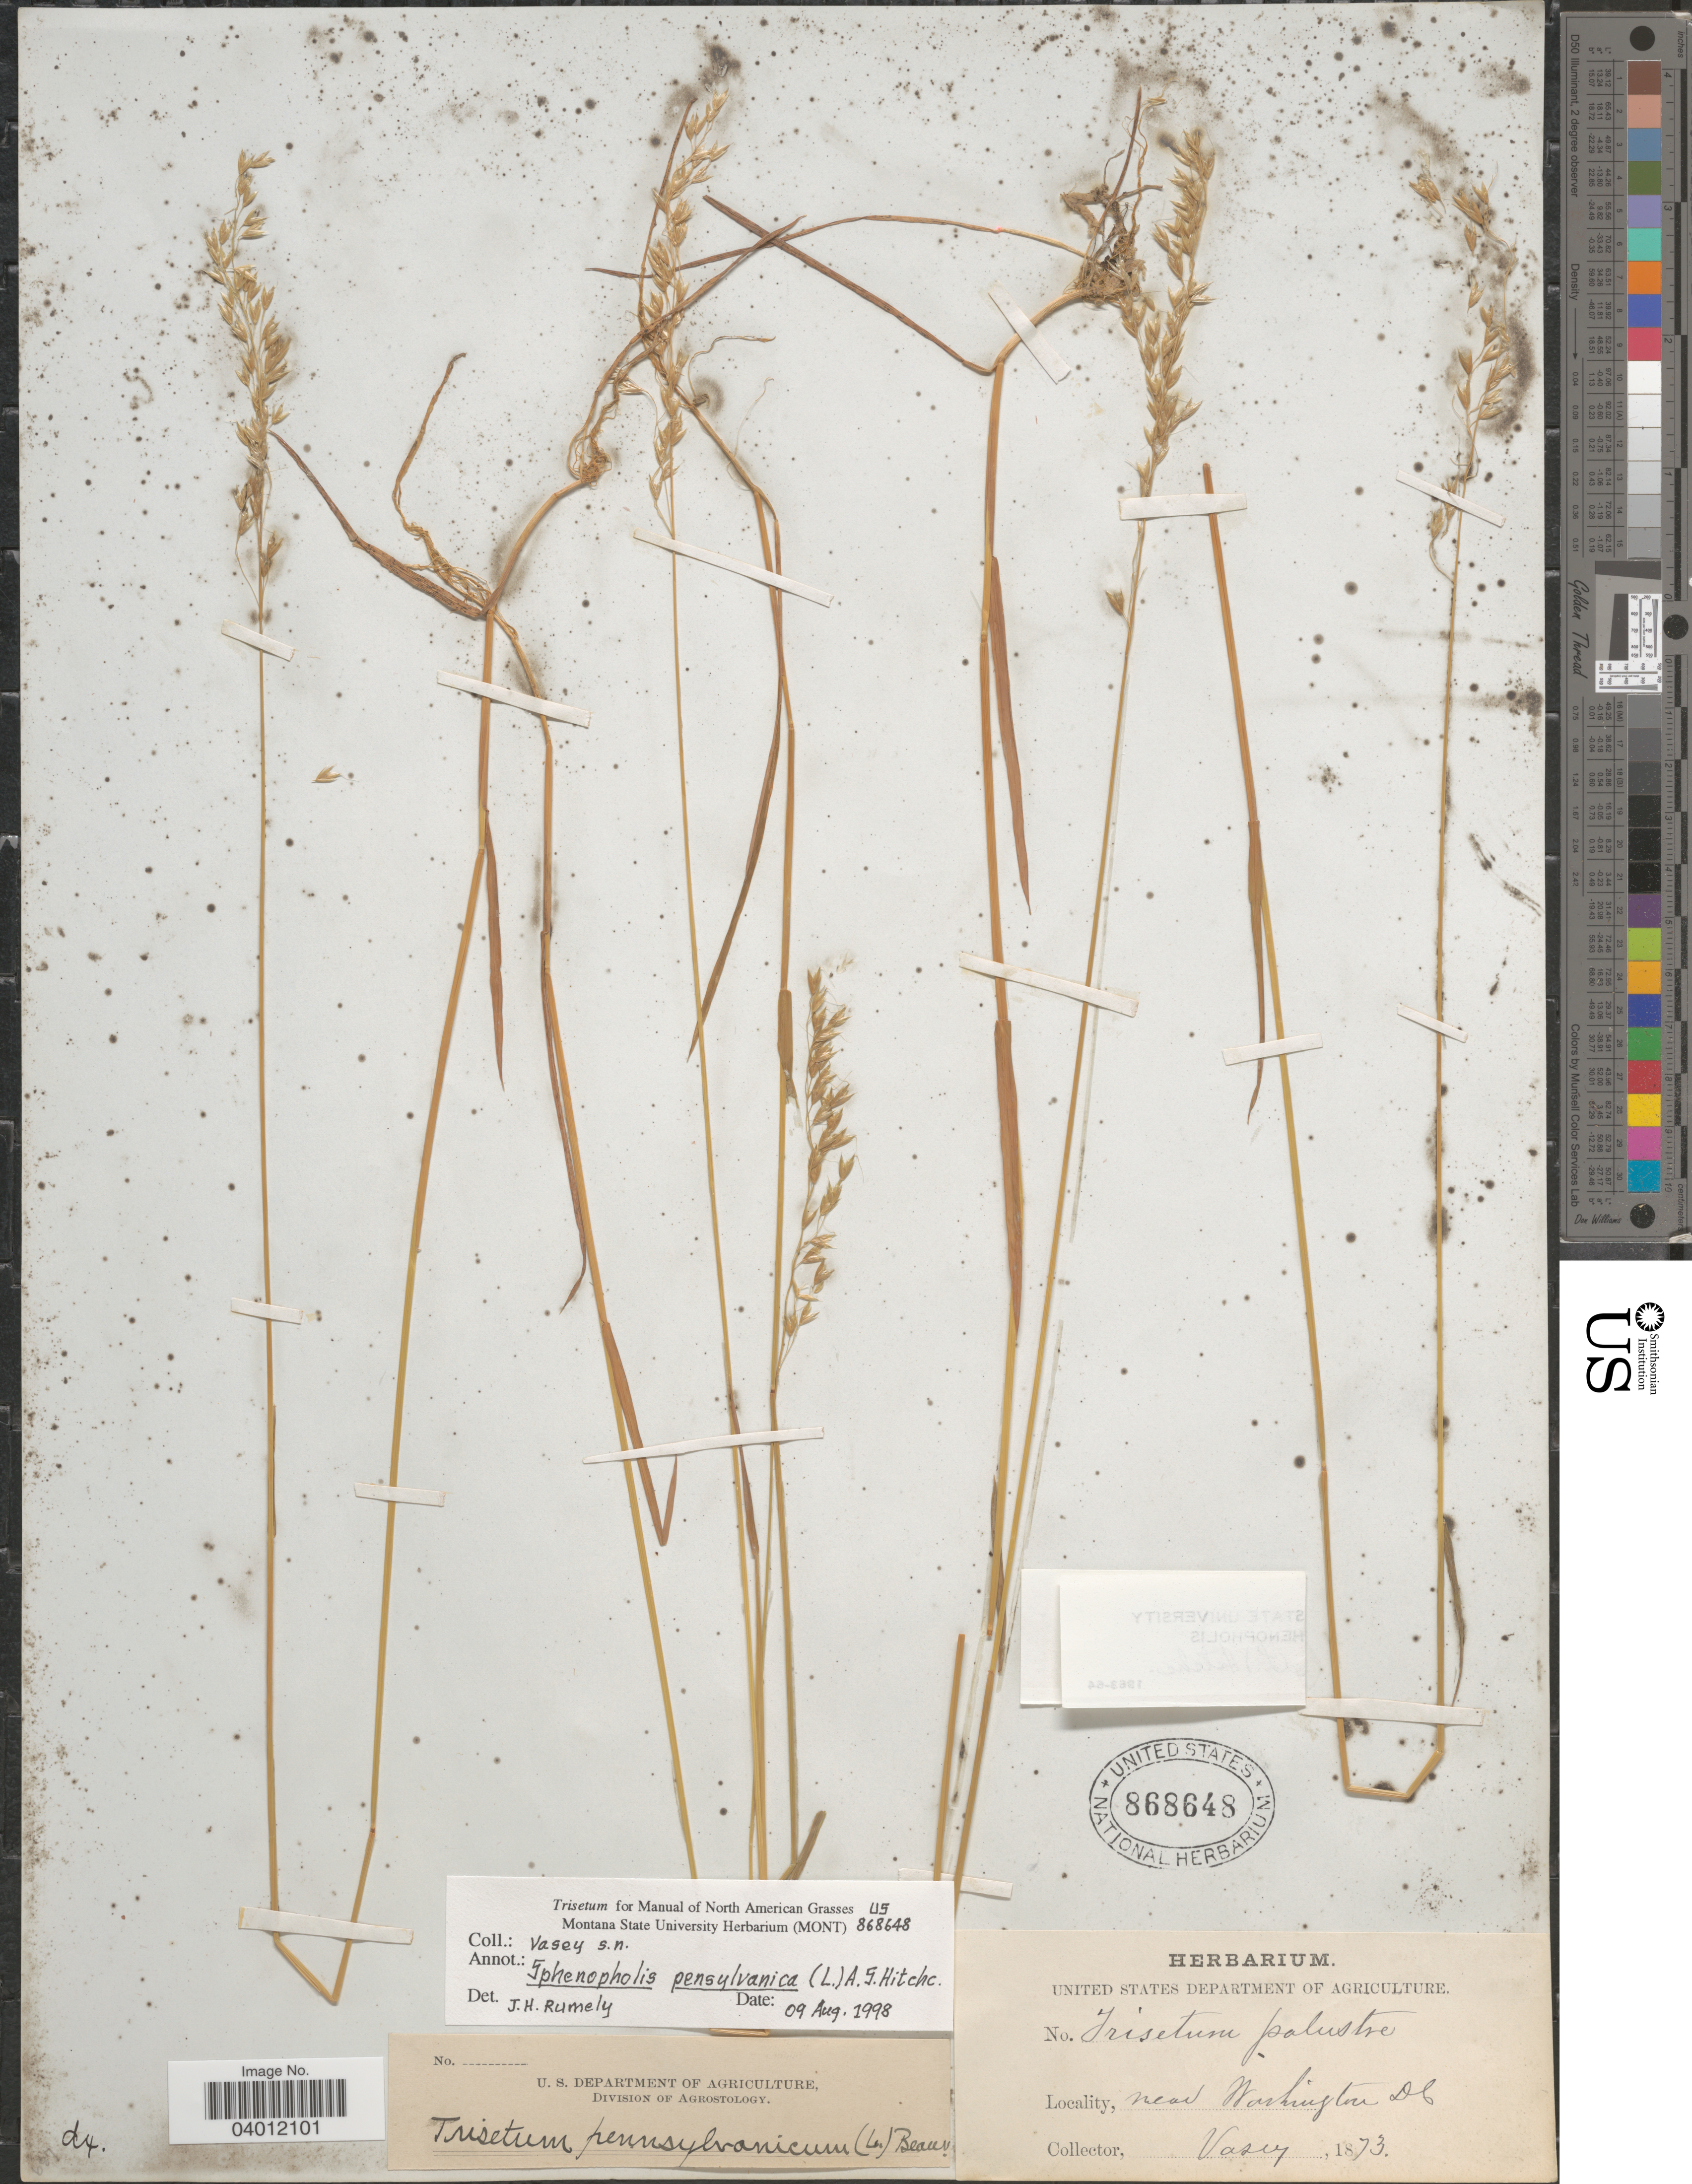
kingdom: Plantae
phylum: Tracheophyta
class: Liliopsida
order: Poales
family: Poaceae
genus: Sphenopholis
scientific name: Sphenopholis pensylvanica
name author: (L.) Hitchc.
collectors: Vasey, --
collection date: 1873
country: United States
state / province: District of Columbia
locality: Near Washington D.C.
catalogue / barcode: US 868648